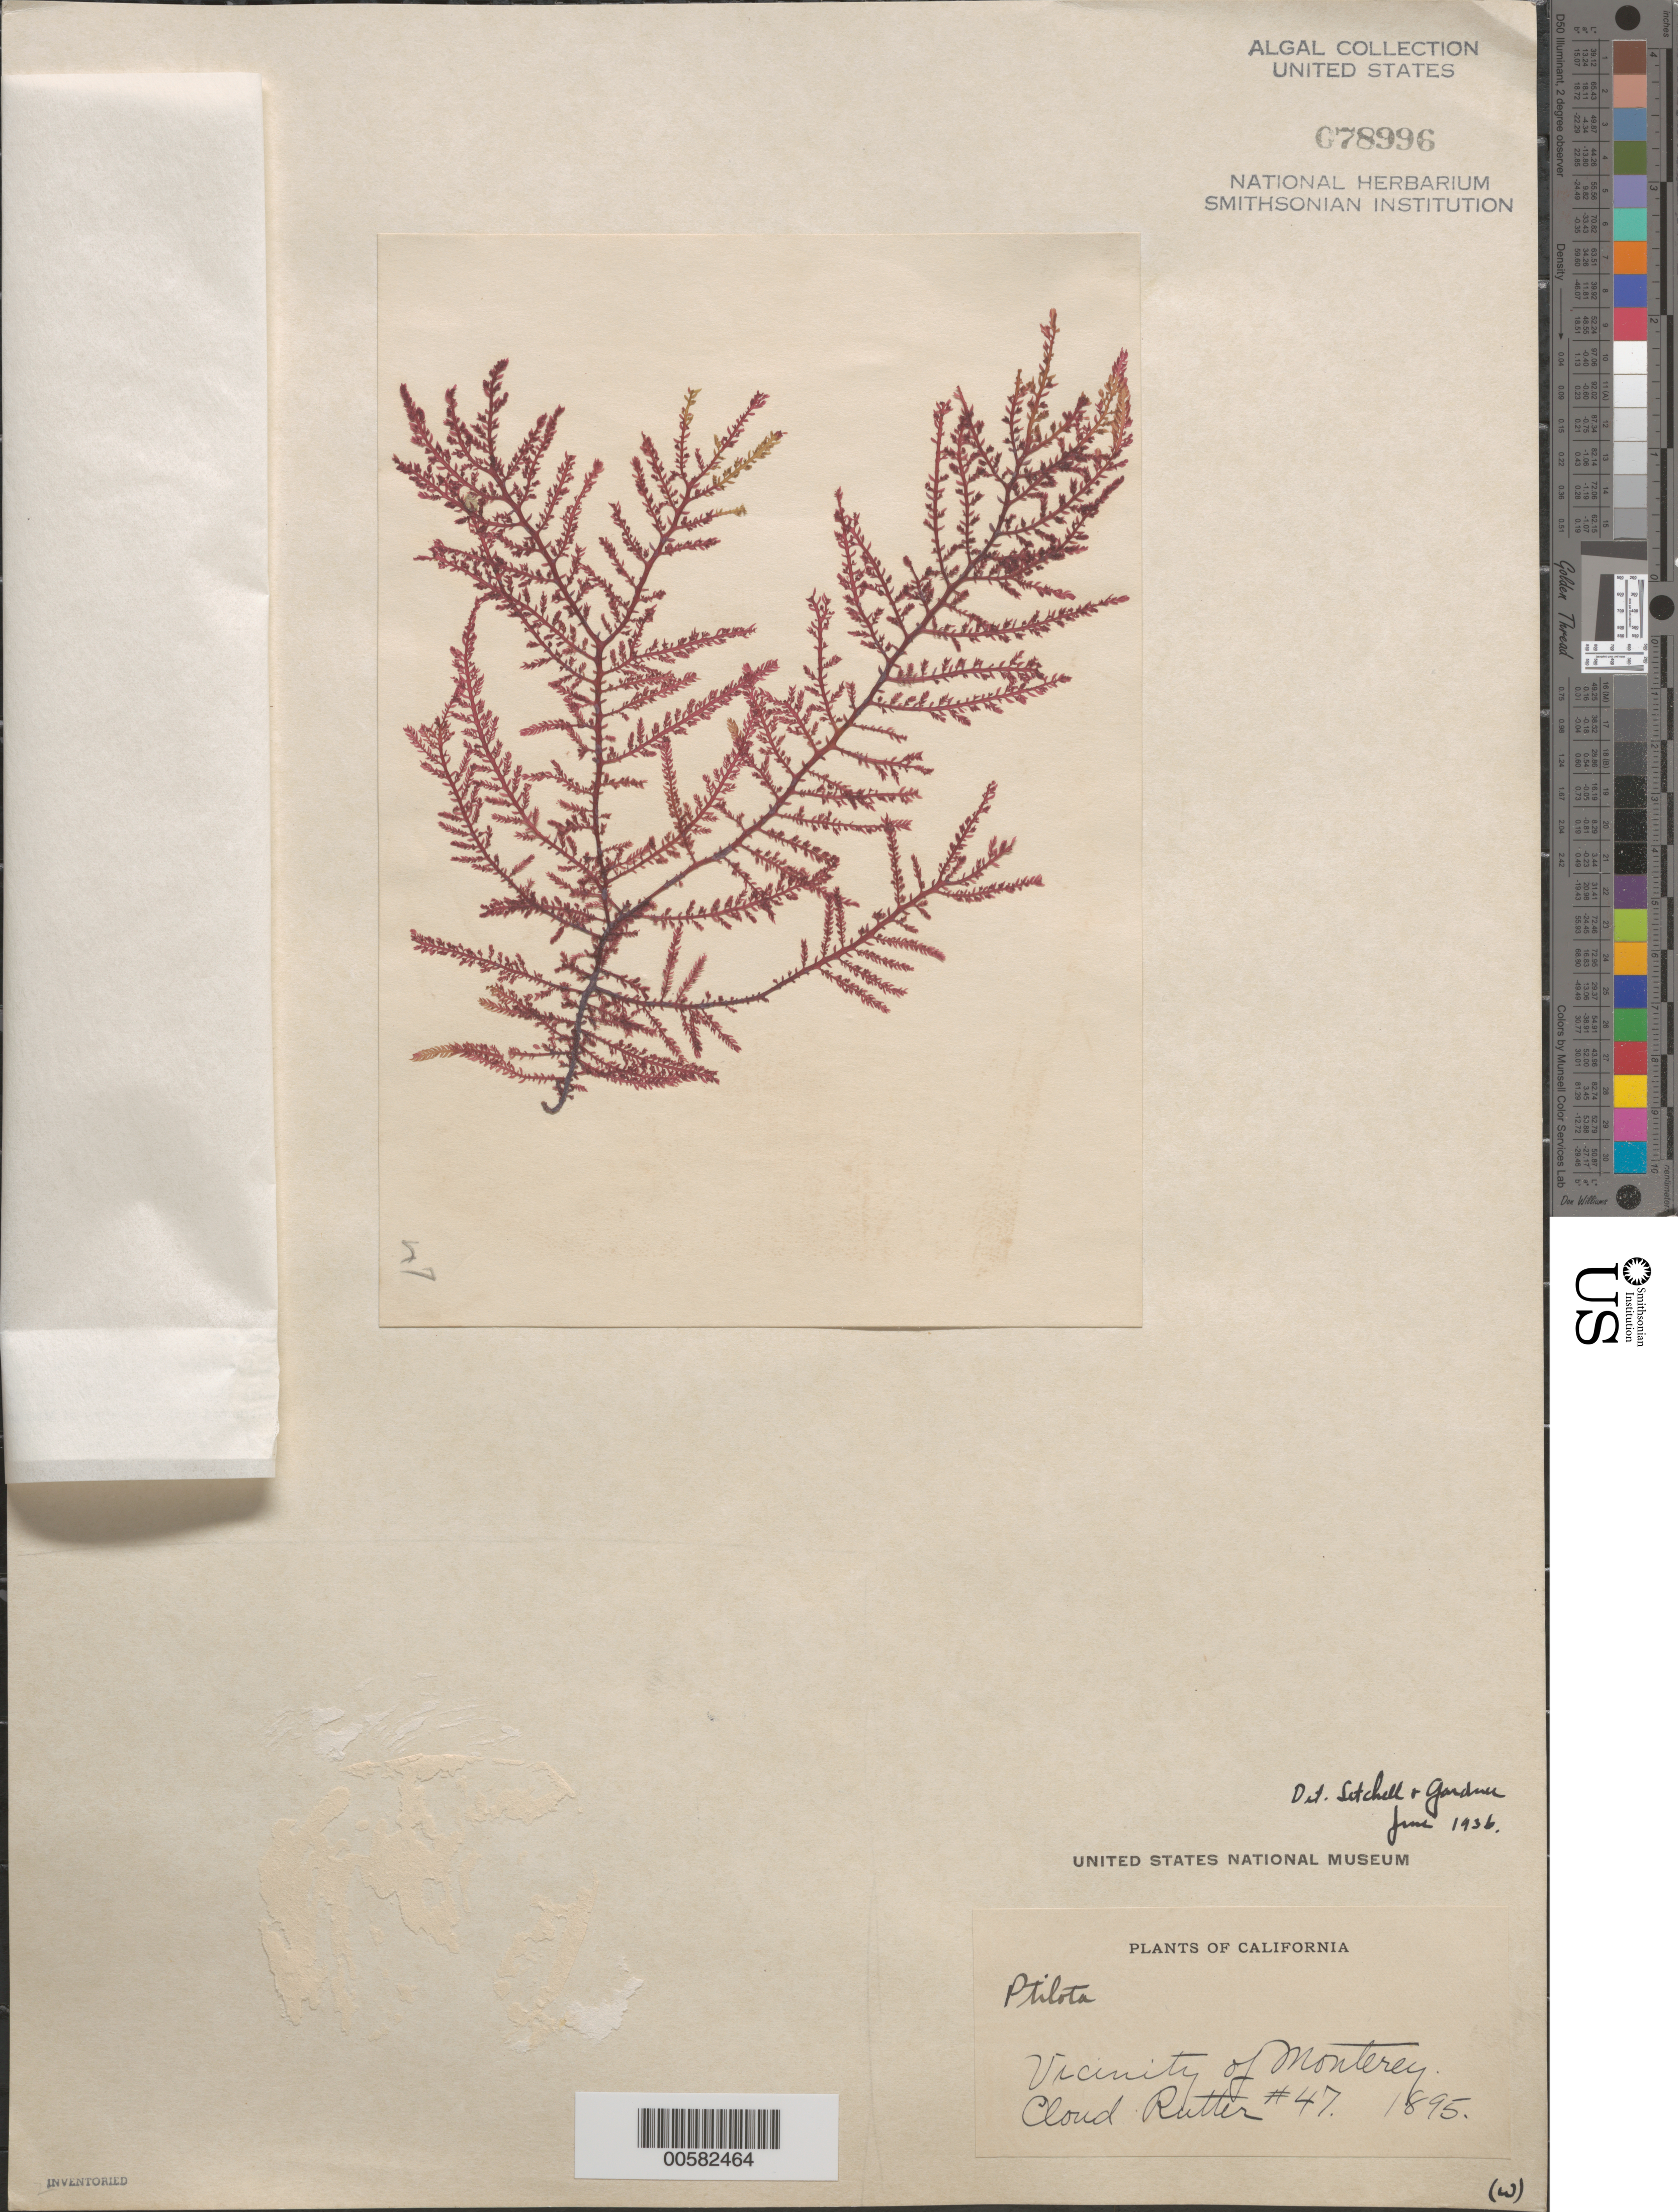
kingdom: Plantae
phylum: Rhodophyta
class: Florideophyceae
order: Ceramiales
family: Wrangeliaceae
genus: Ptilota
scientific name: Ptilota hypnoides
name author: Harv. in Hook. & Arn.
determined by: Newton, Linda M.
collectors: C. Rutter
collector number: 47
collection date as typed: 1895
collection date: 1895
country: United States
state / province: California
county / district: Monterey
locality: Monterey area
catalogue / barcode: US 78996